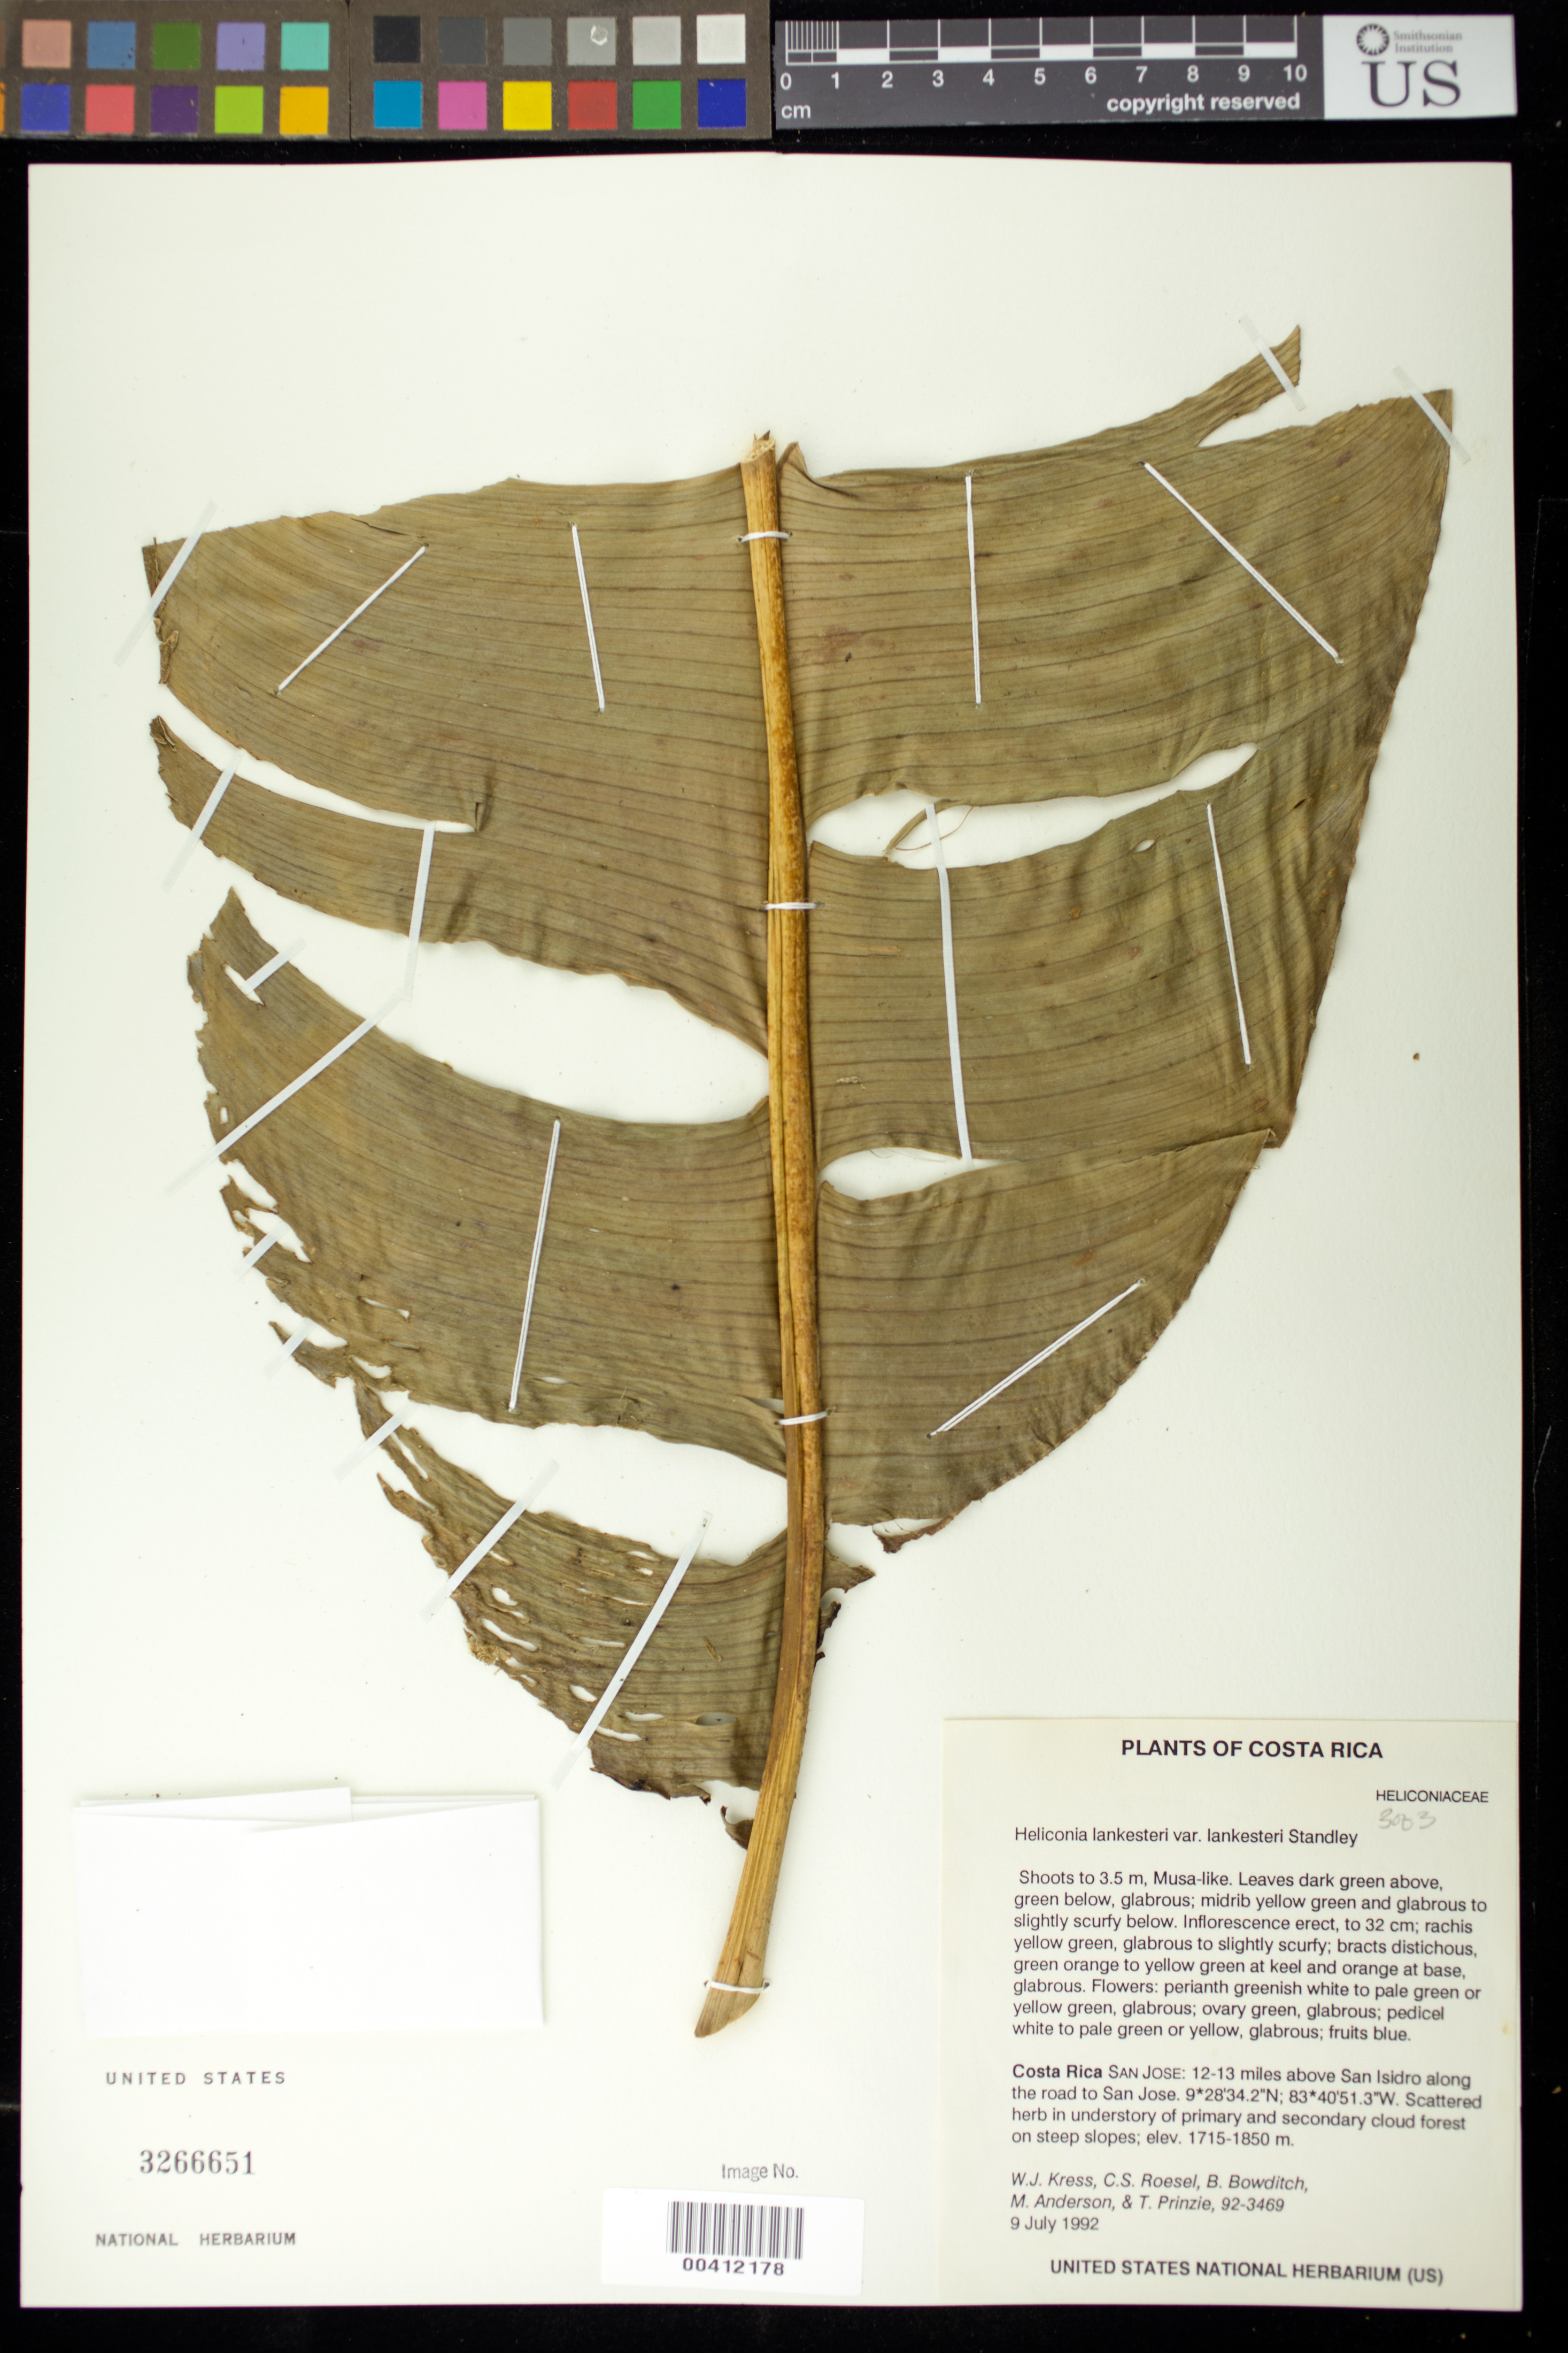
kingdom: Plantae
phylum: Tracheophyta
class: Liliopsida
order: Zingiberales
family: Heliconiaceae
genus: Heliconia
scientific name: Heliconia lankesteri var. lankesteri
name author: Standl.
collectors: W. J. Kress, C. S. Roesel, B. Bowditch, M. Anderson & T. Prinzie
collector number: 92-3469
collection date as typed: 09 Jul 1992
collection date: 1992-07-09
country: Costa Rica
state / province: San José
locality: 12-13 mi above san isidro along the rd to san jose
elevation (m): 1715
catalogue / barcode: US 3266651